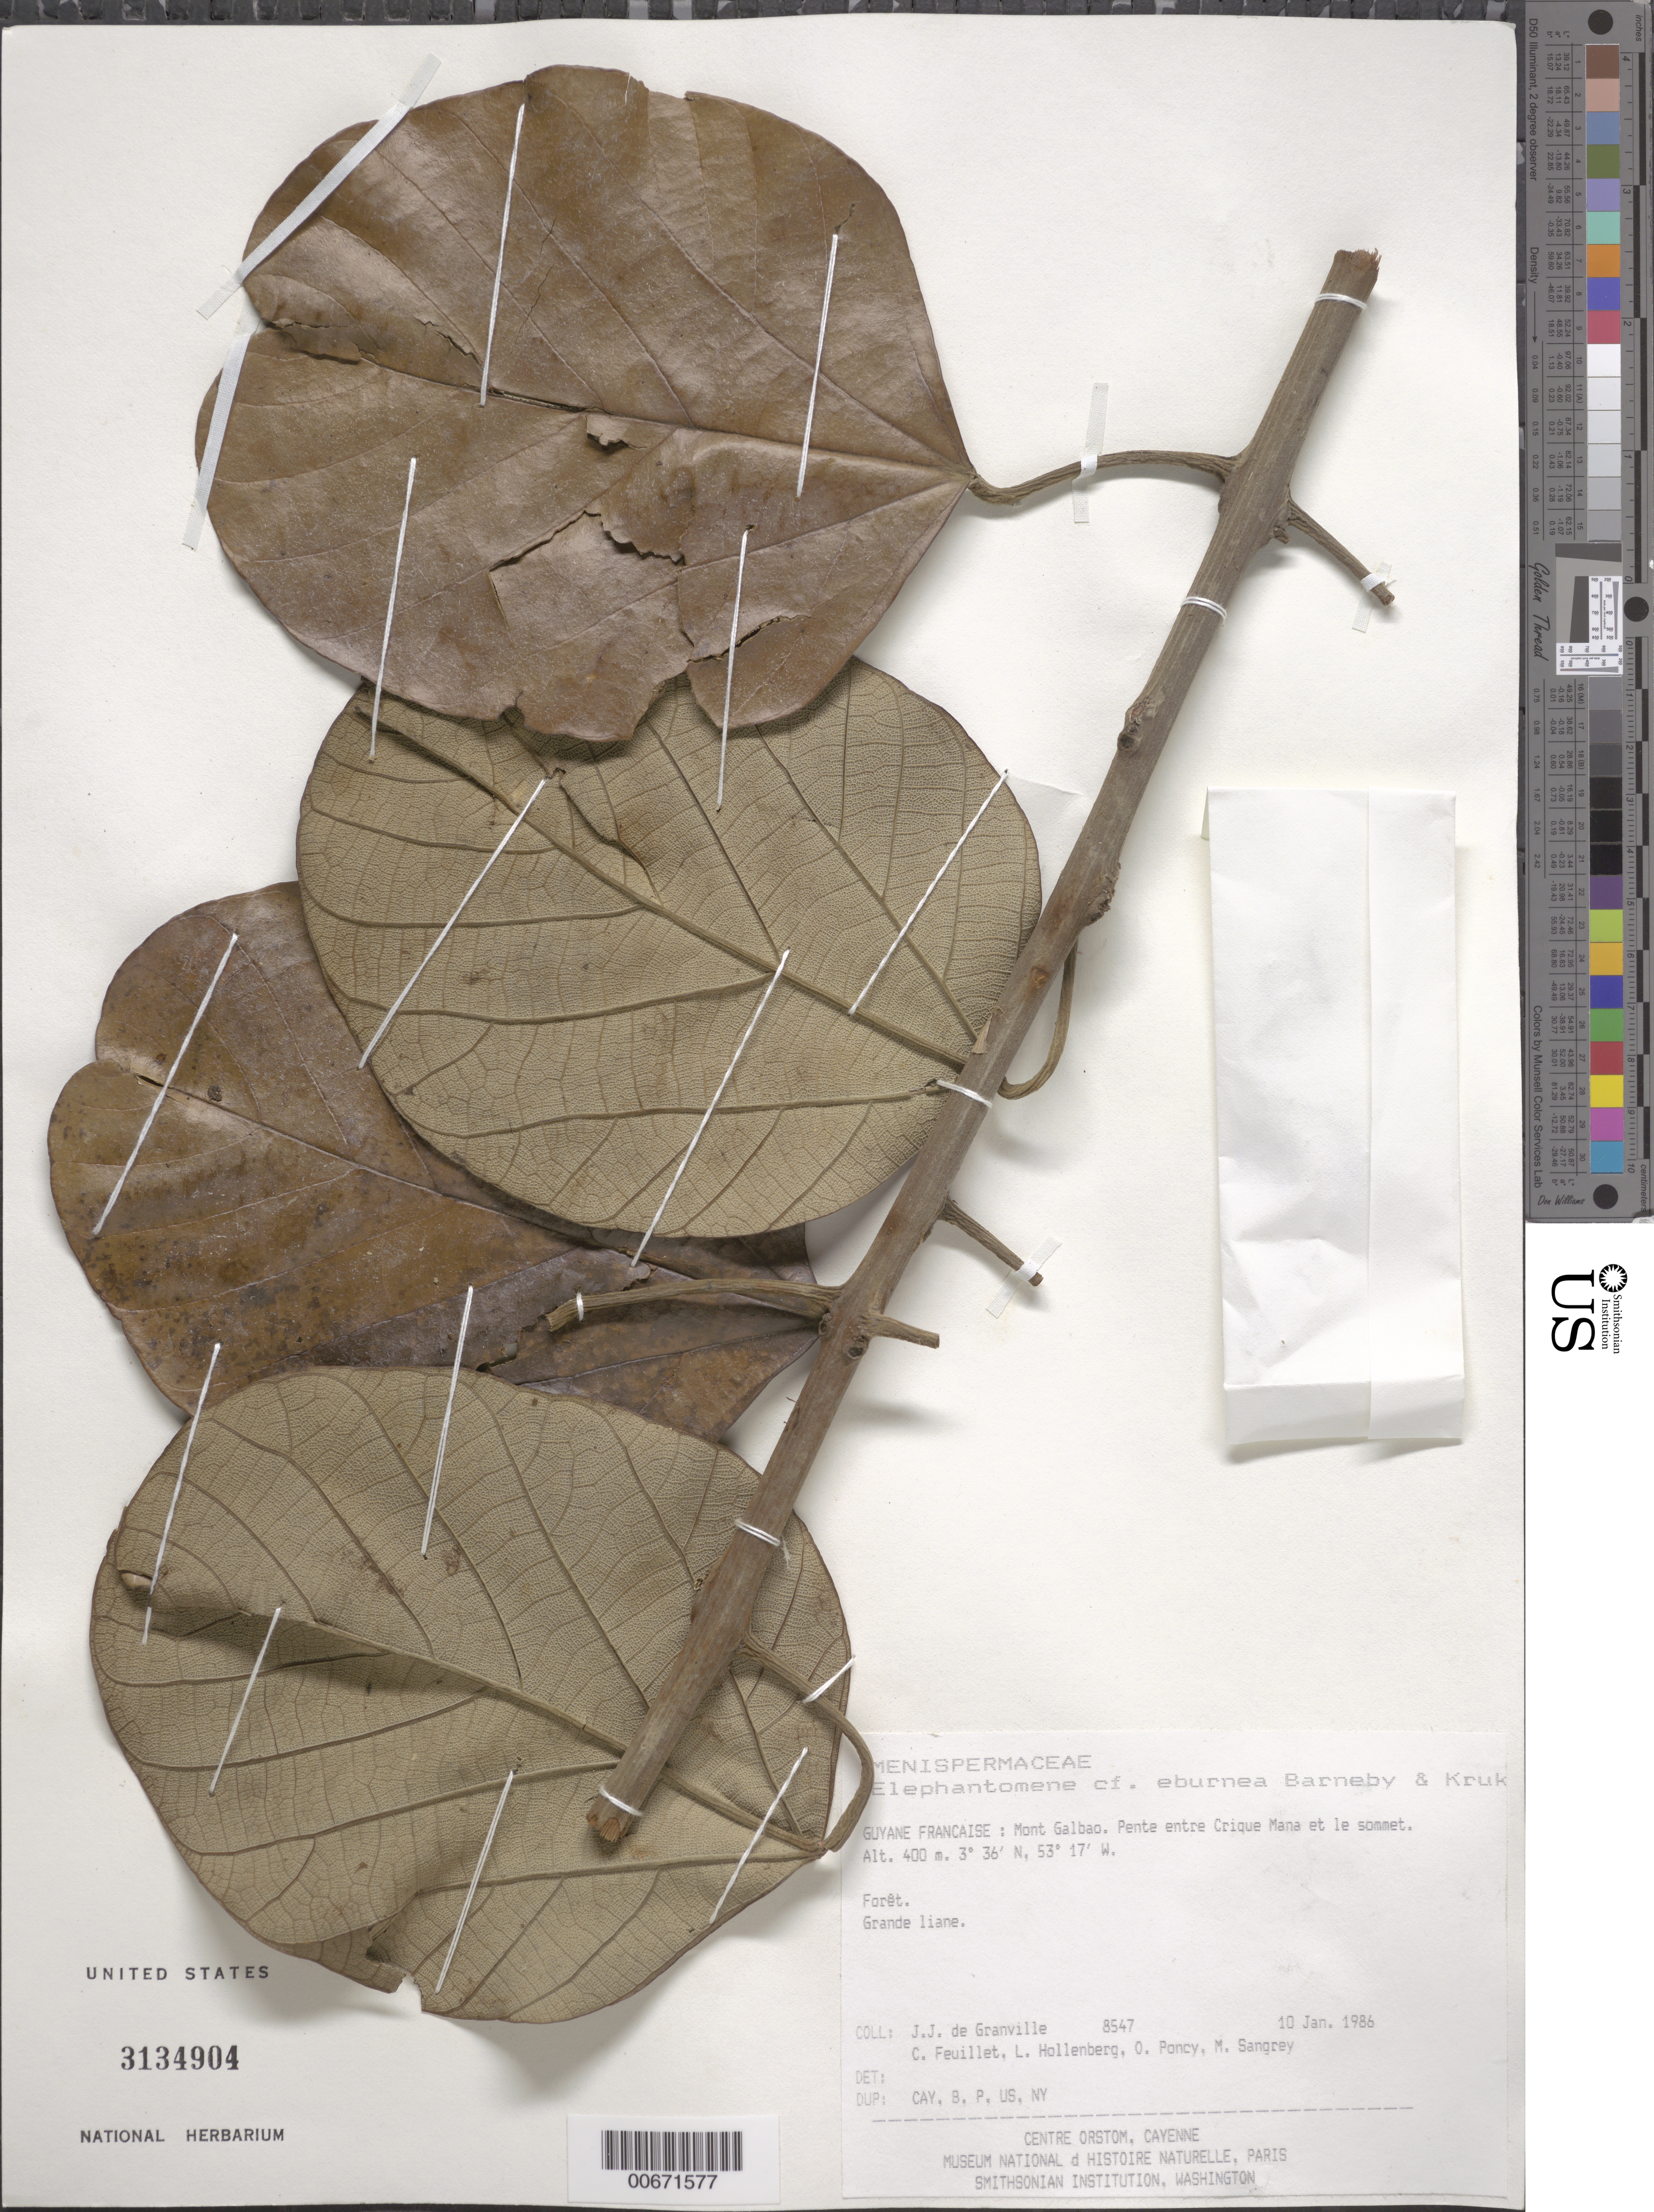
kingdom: Plantae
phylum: Tracheophyta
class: Magnoliopsida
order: Ranunculales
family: Menispermaceae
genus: Elephantomene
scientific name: Elephantomene eburnea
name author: Barneby & Krukoff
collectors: J.-J. de Granville, C. Feuillet, L. Hollenberg, O. Poncy & M. S. Sangrey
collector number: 8547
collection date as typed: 10-Jan-86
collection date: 1986-01-10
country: French Guiana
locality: Mont Galbao. Pente entre Crique Mana et le sommet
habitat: Forêt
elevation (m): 400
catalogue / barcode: US 3134904